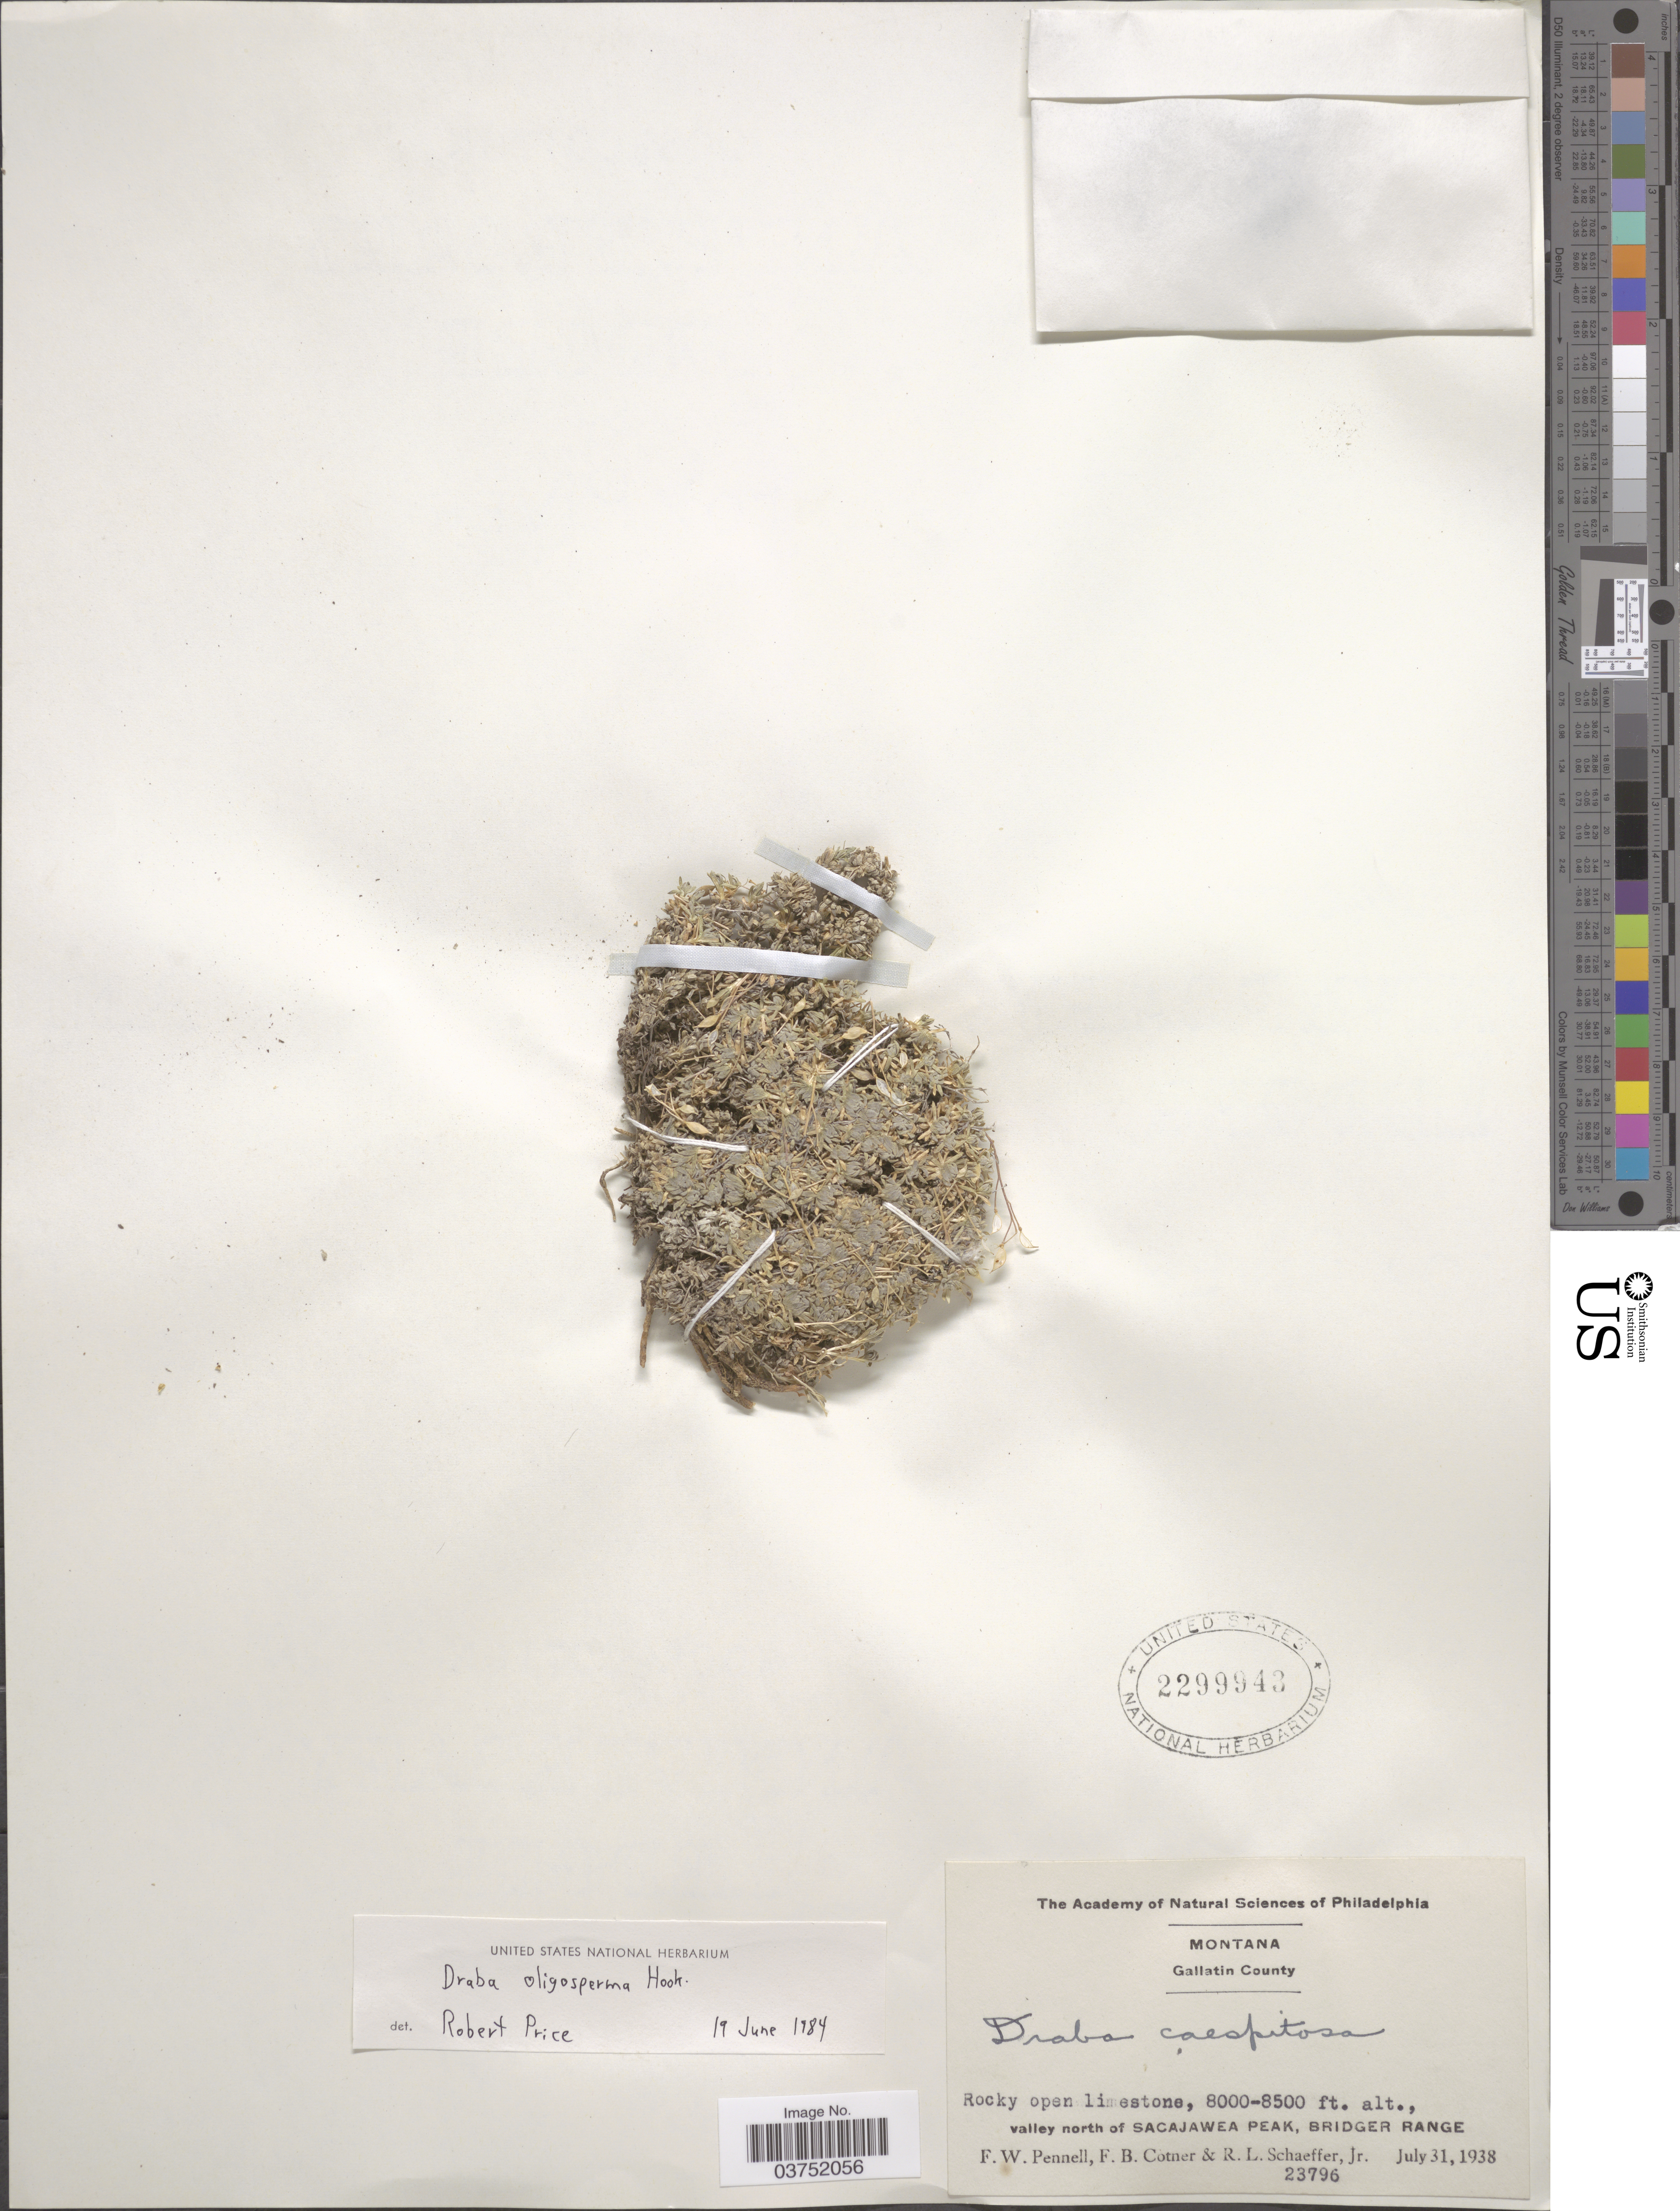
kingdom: Plantae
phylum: Tracheophyta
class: Magnoliopsida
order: Brassicales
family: Brassicaceae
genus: Draba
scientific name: Draba oligosperma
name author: Hook.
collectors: F. W. Pennell, F. Cotner & R. L. Schaeffer Jr.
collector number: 23796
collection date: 1938-07-31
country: United States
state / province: Montana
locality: Gallatin County. Rocky open limestone, valley north of Sacajawea Peak, Bridger Range.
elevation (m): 2438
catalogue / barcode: US 2299943